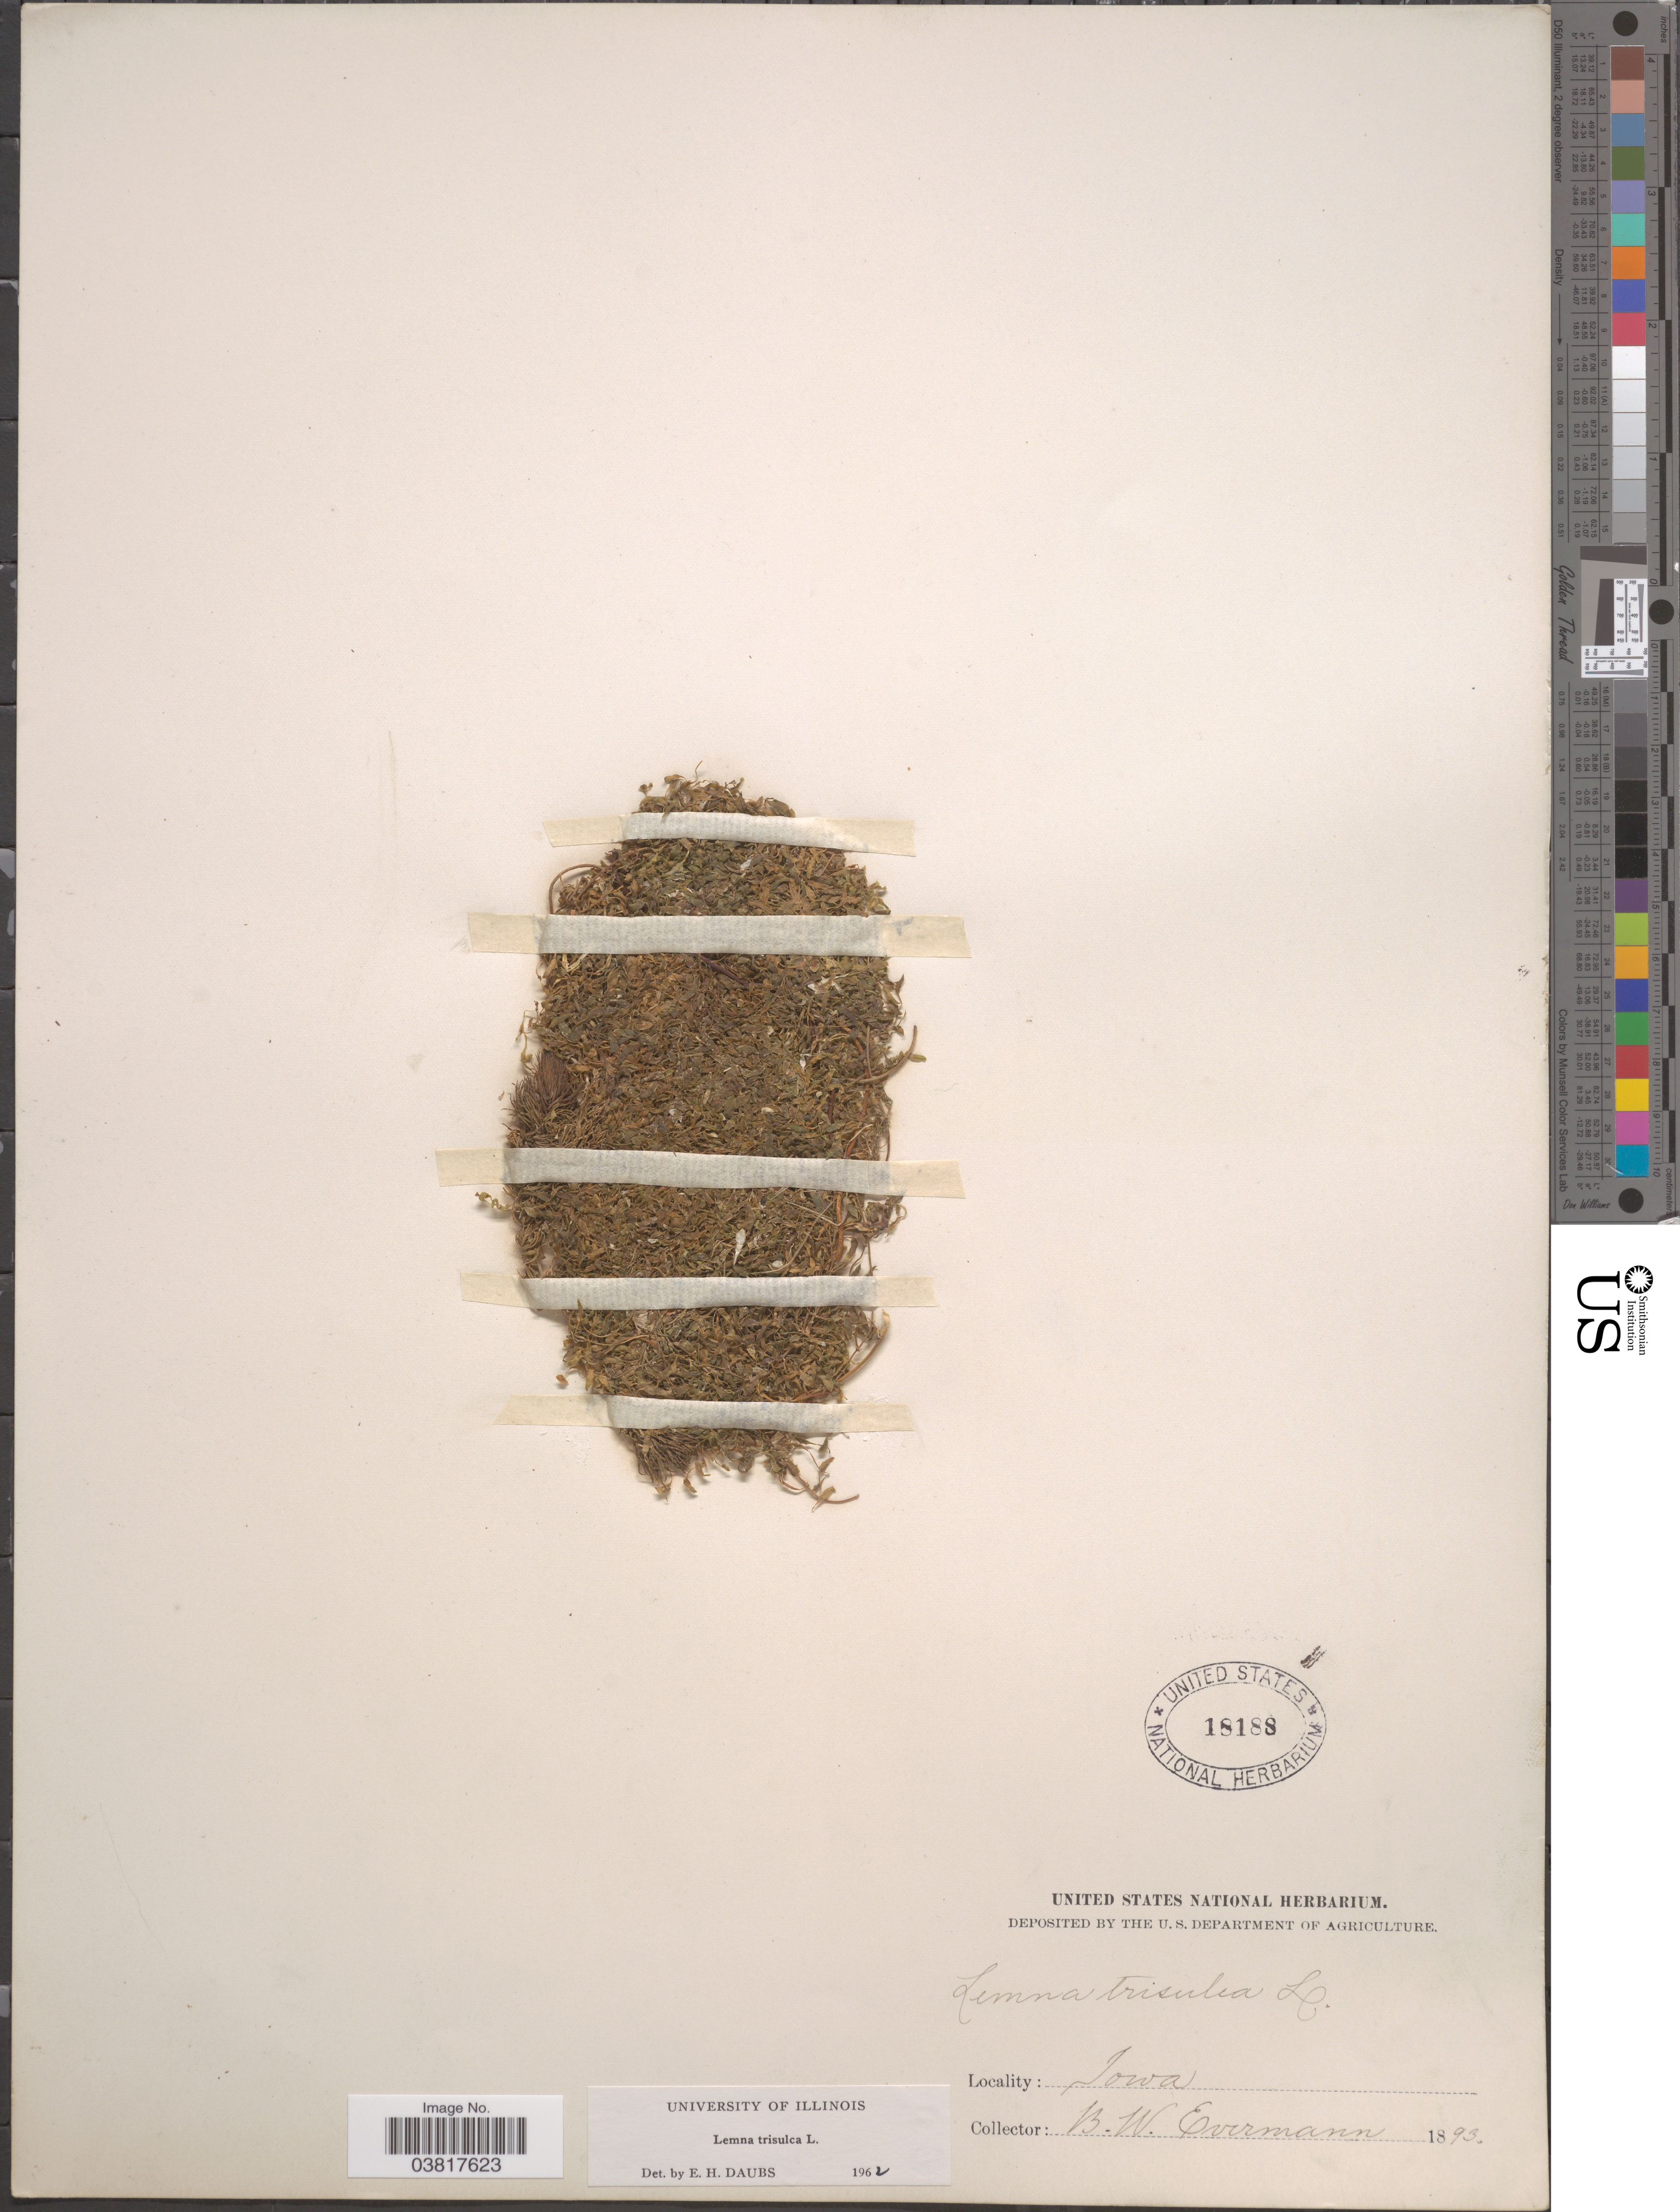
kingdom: Plantae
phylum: Tracheophyta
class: Liliopsida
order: Alismatales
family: Araceae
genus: Lemna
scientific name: Lemna trisulca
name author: L.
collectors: B. W. Evermann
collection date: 1893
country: United States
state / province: Iowa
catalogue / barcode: US 18188